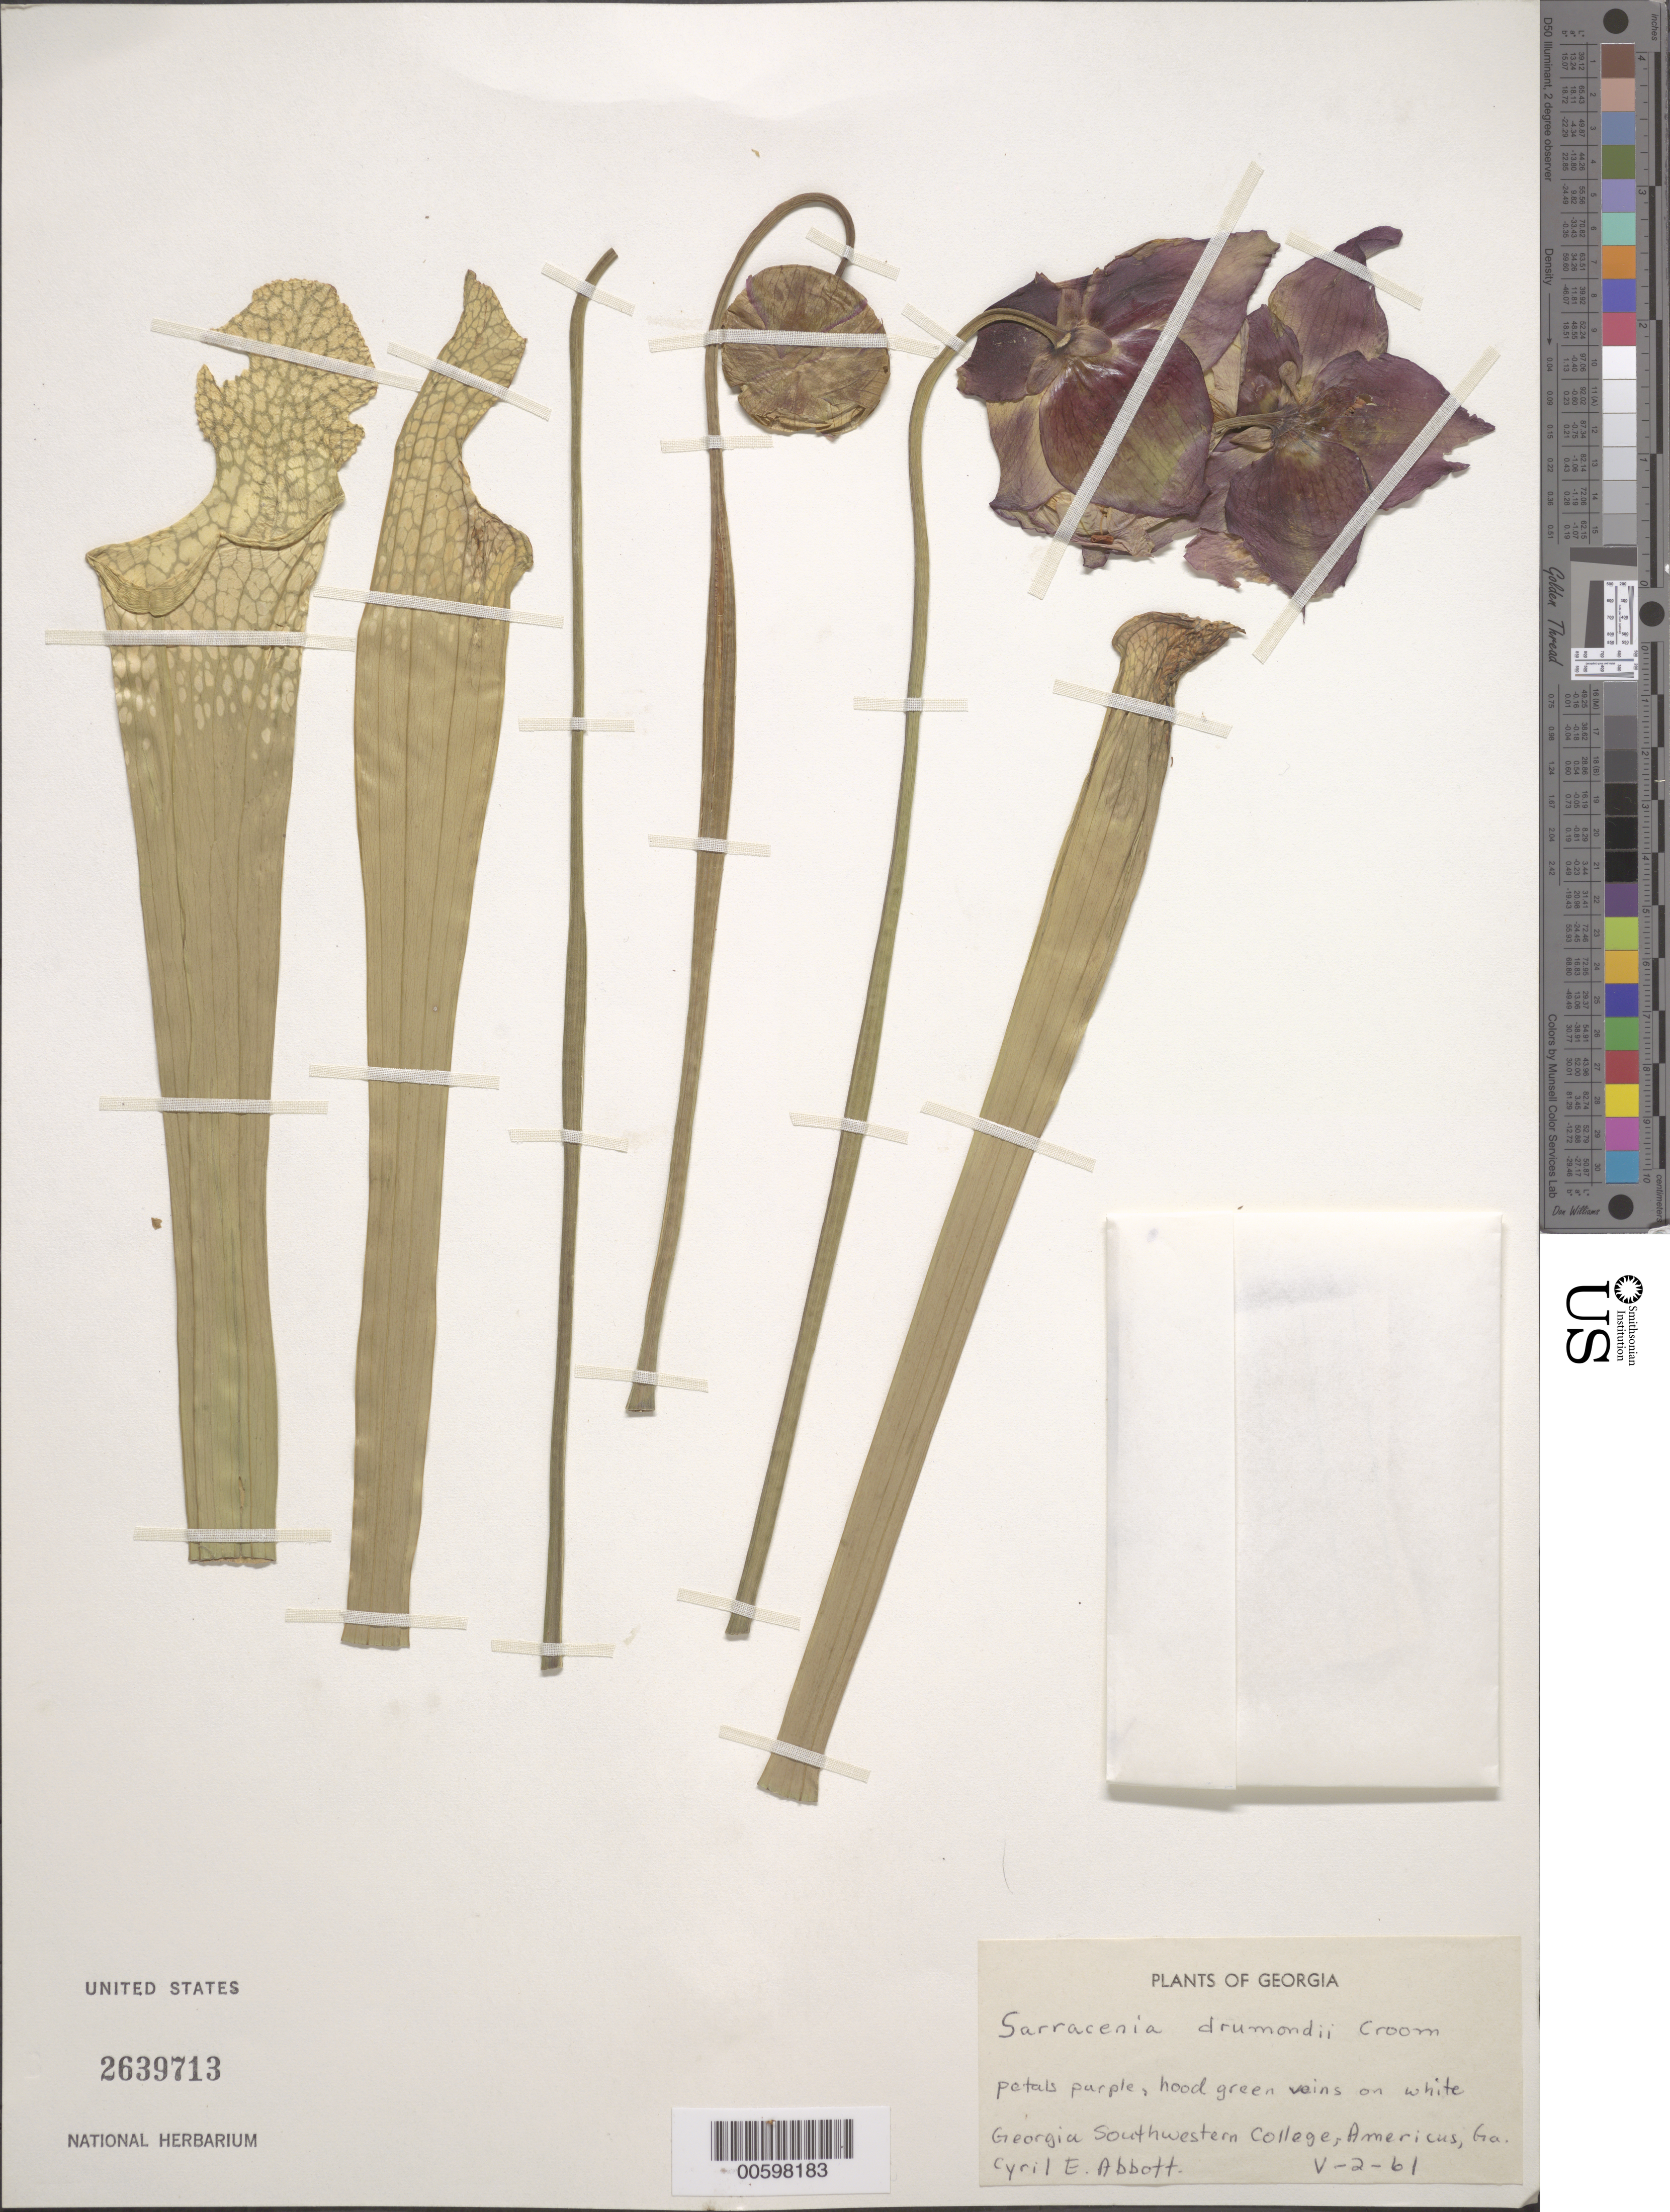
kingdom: Plantae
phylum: Tracheophyta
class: Magnoliopsida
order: Ericales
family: Sarraceniaceae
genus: Sarracenia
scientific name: Sarracenia leucophylla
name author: Raf.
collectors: C. E. Abbott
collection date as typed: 02 May 1961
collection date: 1961-05-02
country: United States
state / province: Georgia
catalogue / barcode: US 2639713